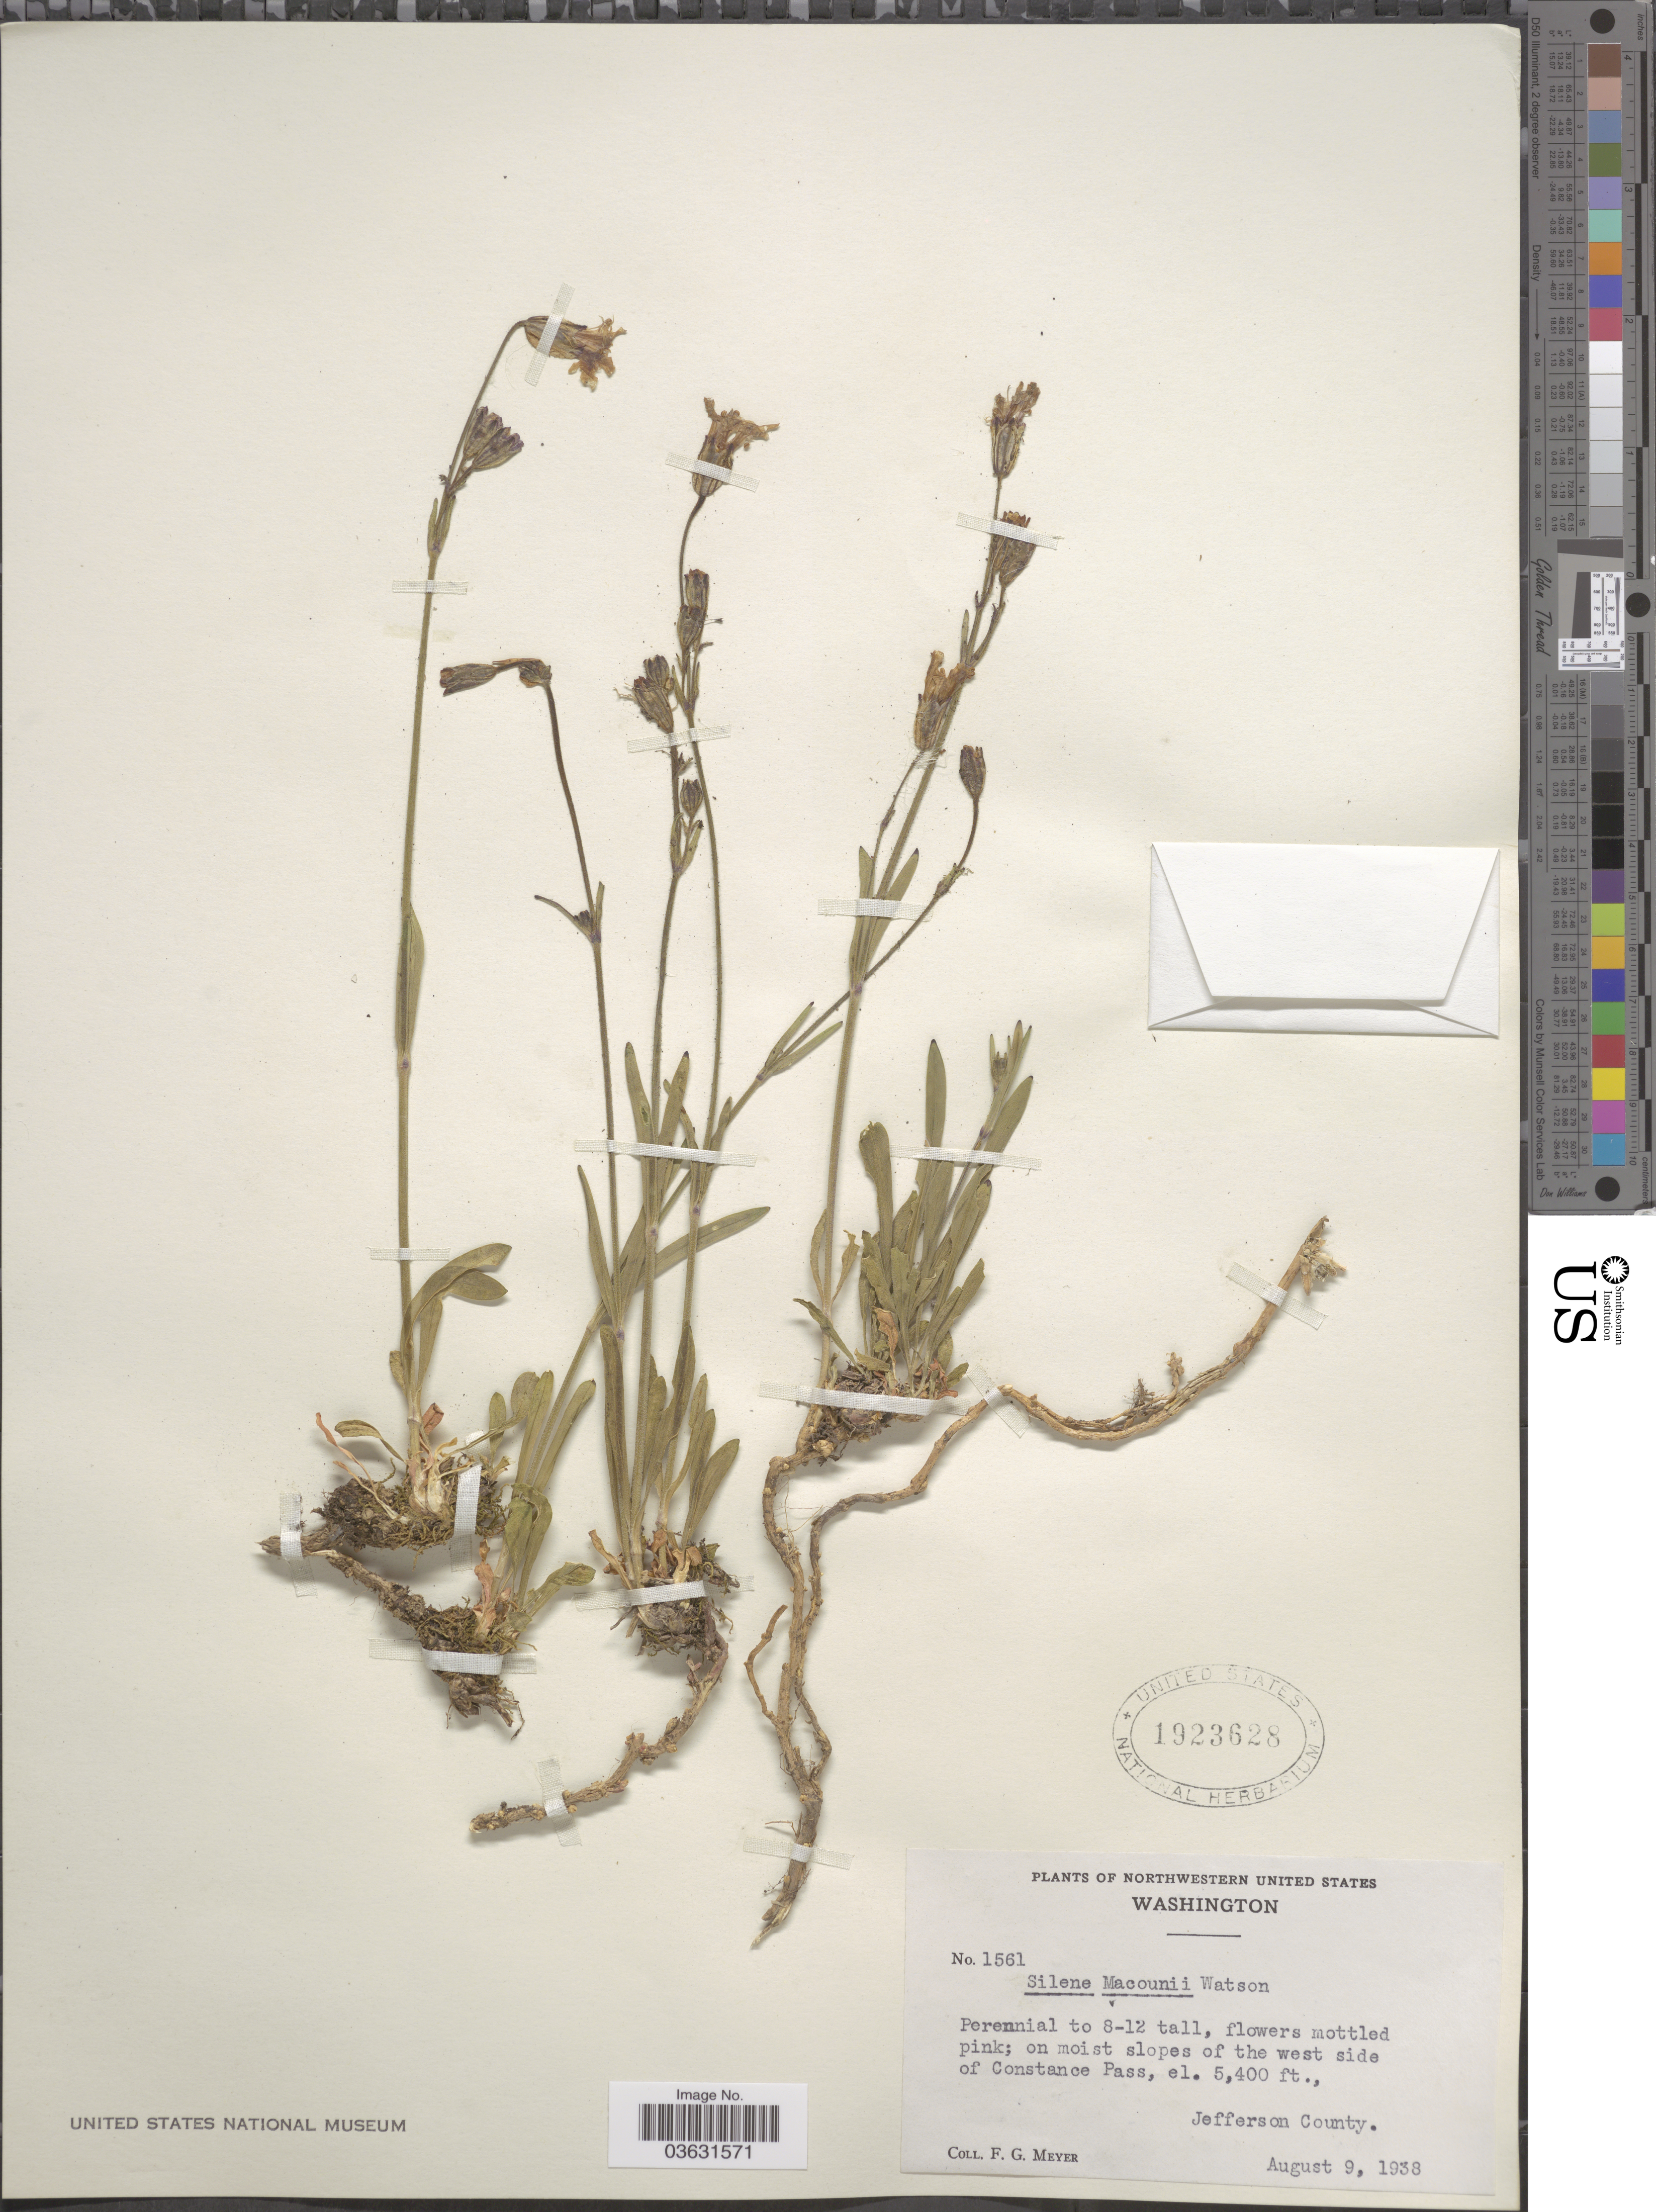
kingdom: Plantae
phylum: Tracheophyta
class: Magnoliopsida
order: Caryophyllales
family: Caryophyllaceae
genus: Silene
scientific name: Silene parryi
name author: (S. Watson) C.L. Hitchc. & Maguire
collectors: F. G. Meyer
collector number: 1561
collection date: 1938-08-09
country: United States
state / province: Washington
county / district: Jefferson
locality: Northwestern United States. West side of Constance Pass, Jefferson County.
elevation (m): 1646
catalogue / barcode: US 1923628